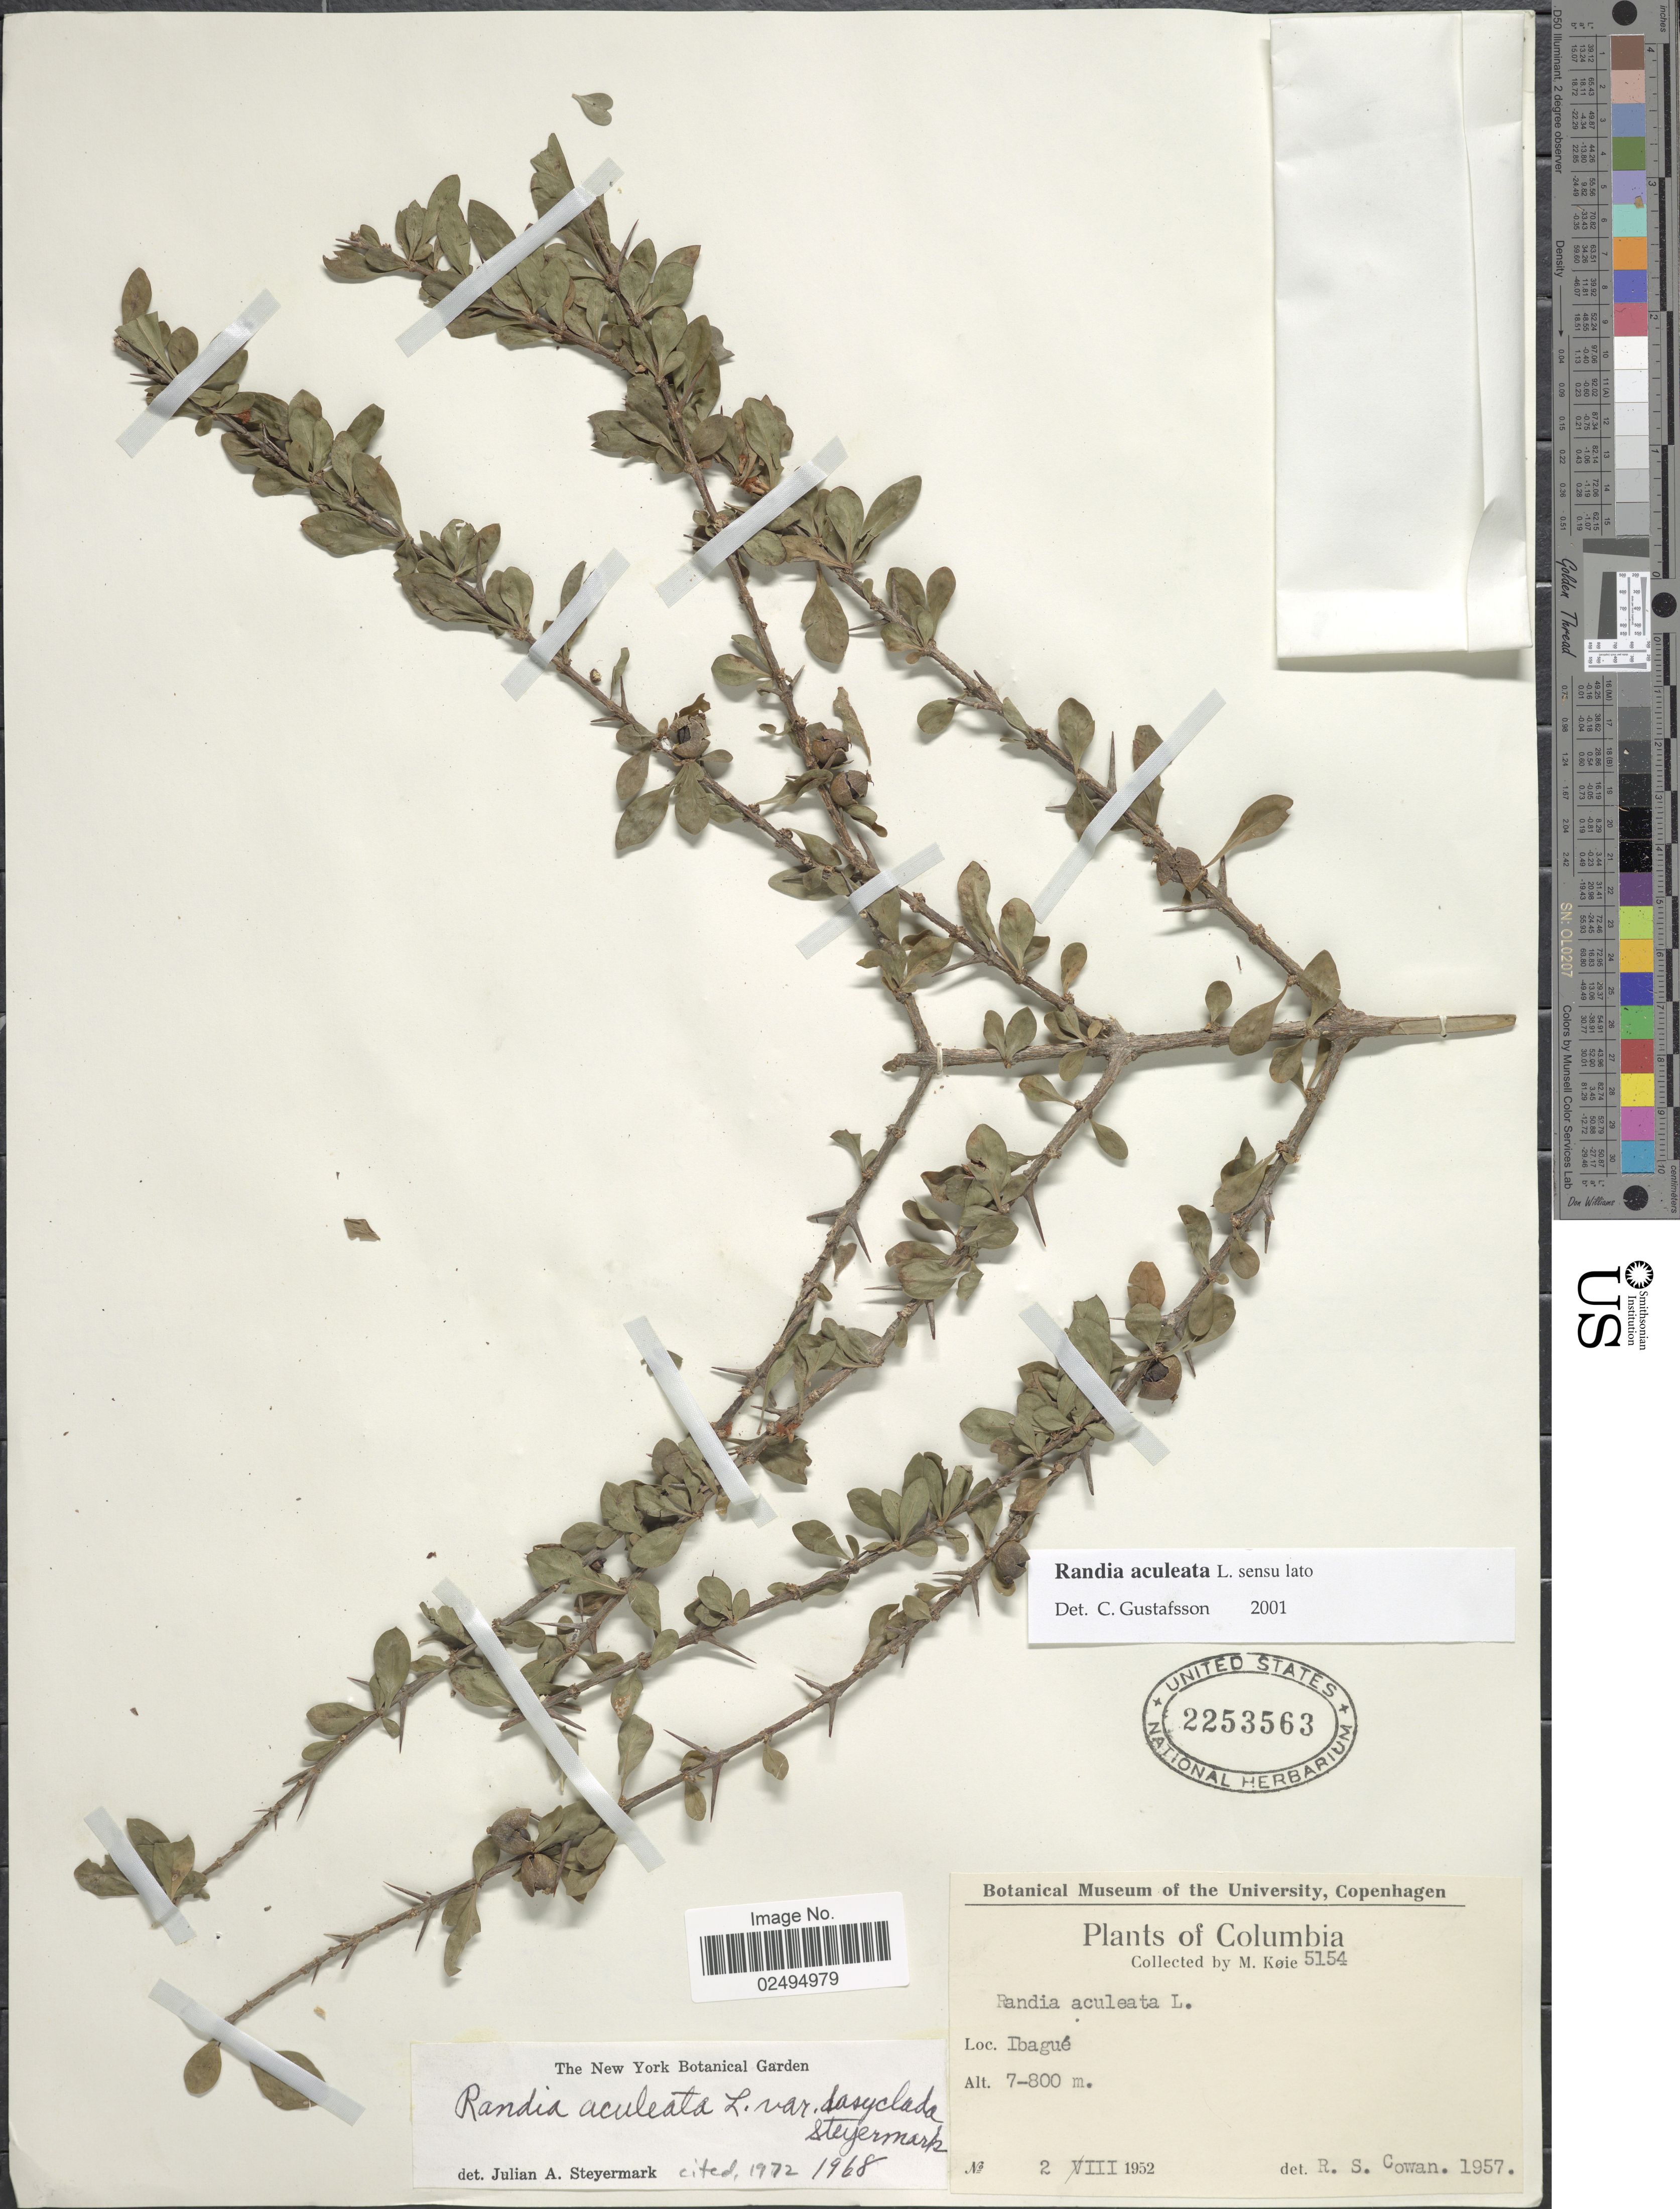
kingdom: Plantae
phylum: Tracheophyta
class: Magnoliopsida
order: Gentianales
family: Rubiaceae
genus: Randia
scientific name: Randia aculeata var. dasyclada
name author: Steyerm.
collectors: M. Köie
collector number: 5154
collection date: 1952-03-02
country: Colombia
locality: Ibague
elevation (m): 700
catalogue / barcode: US 2253563